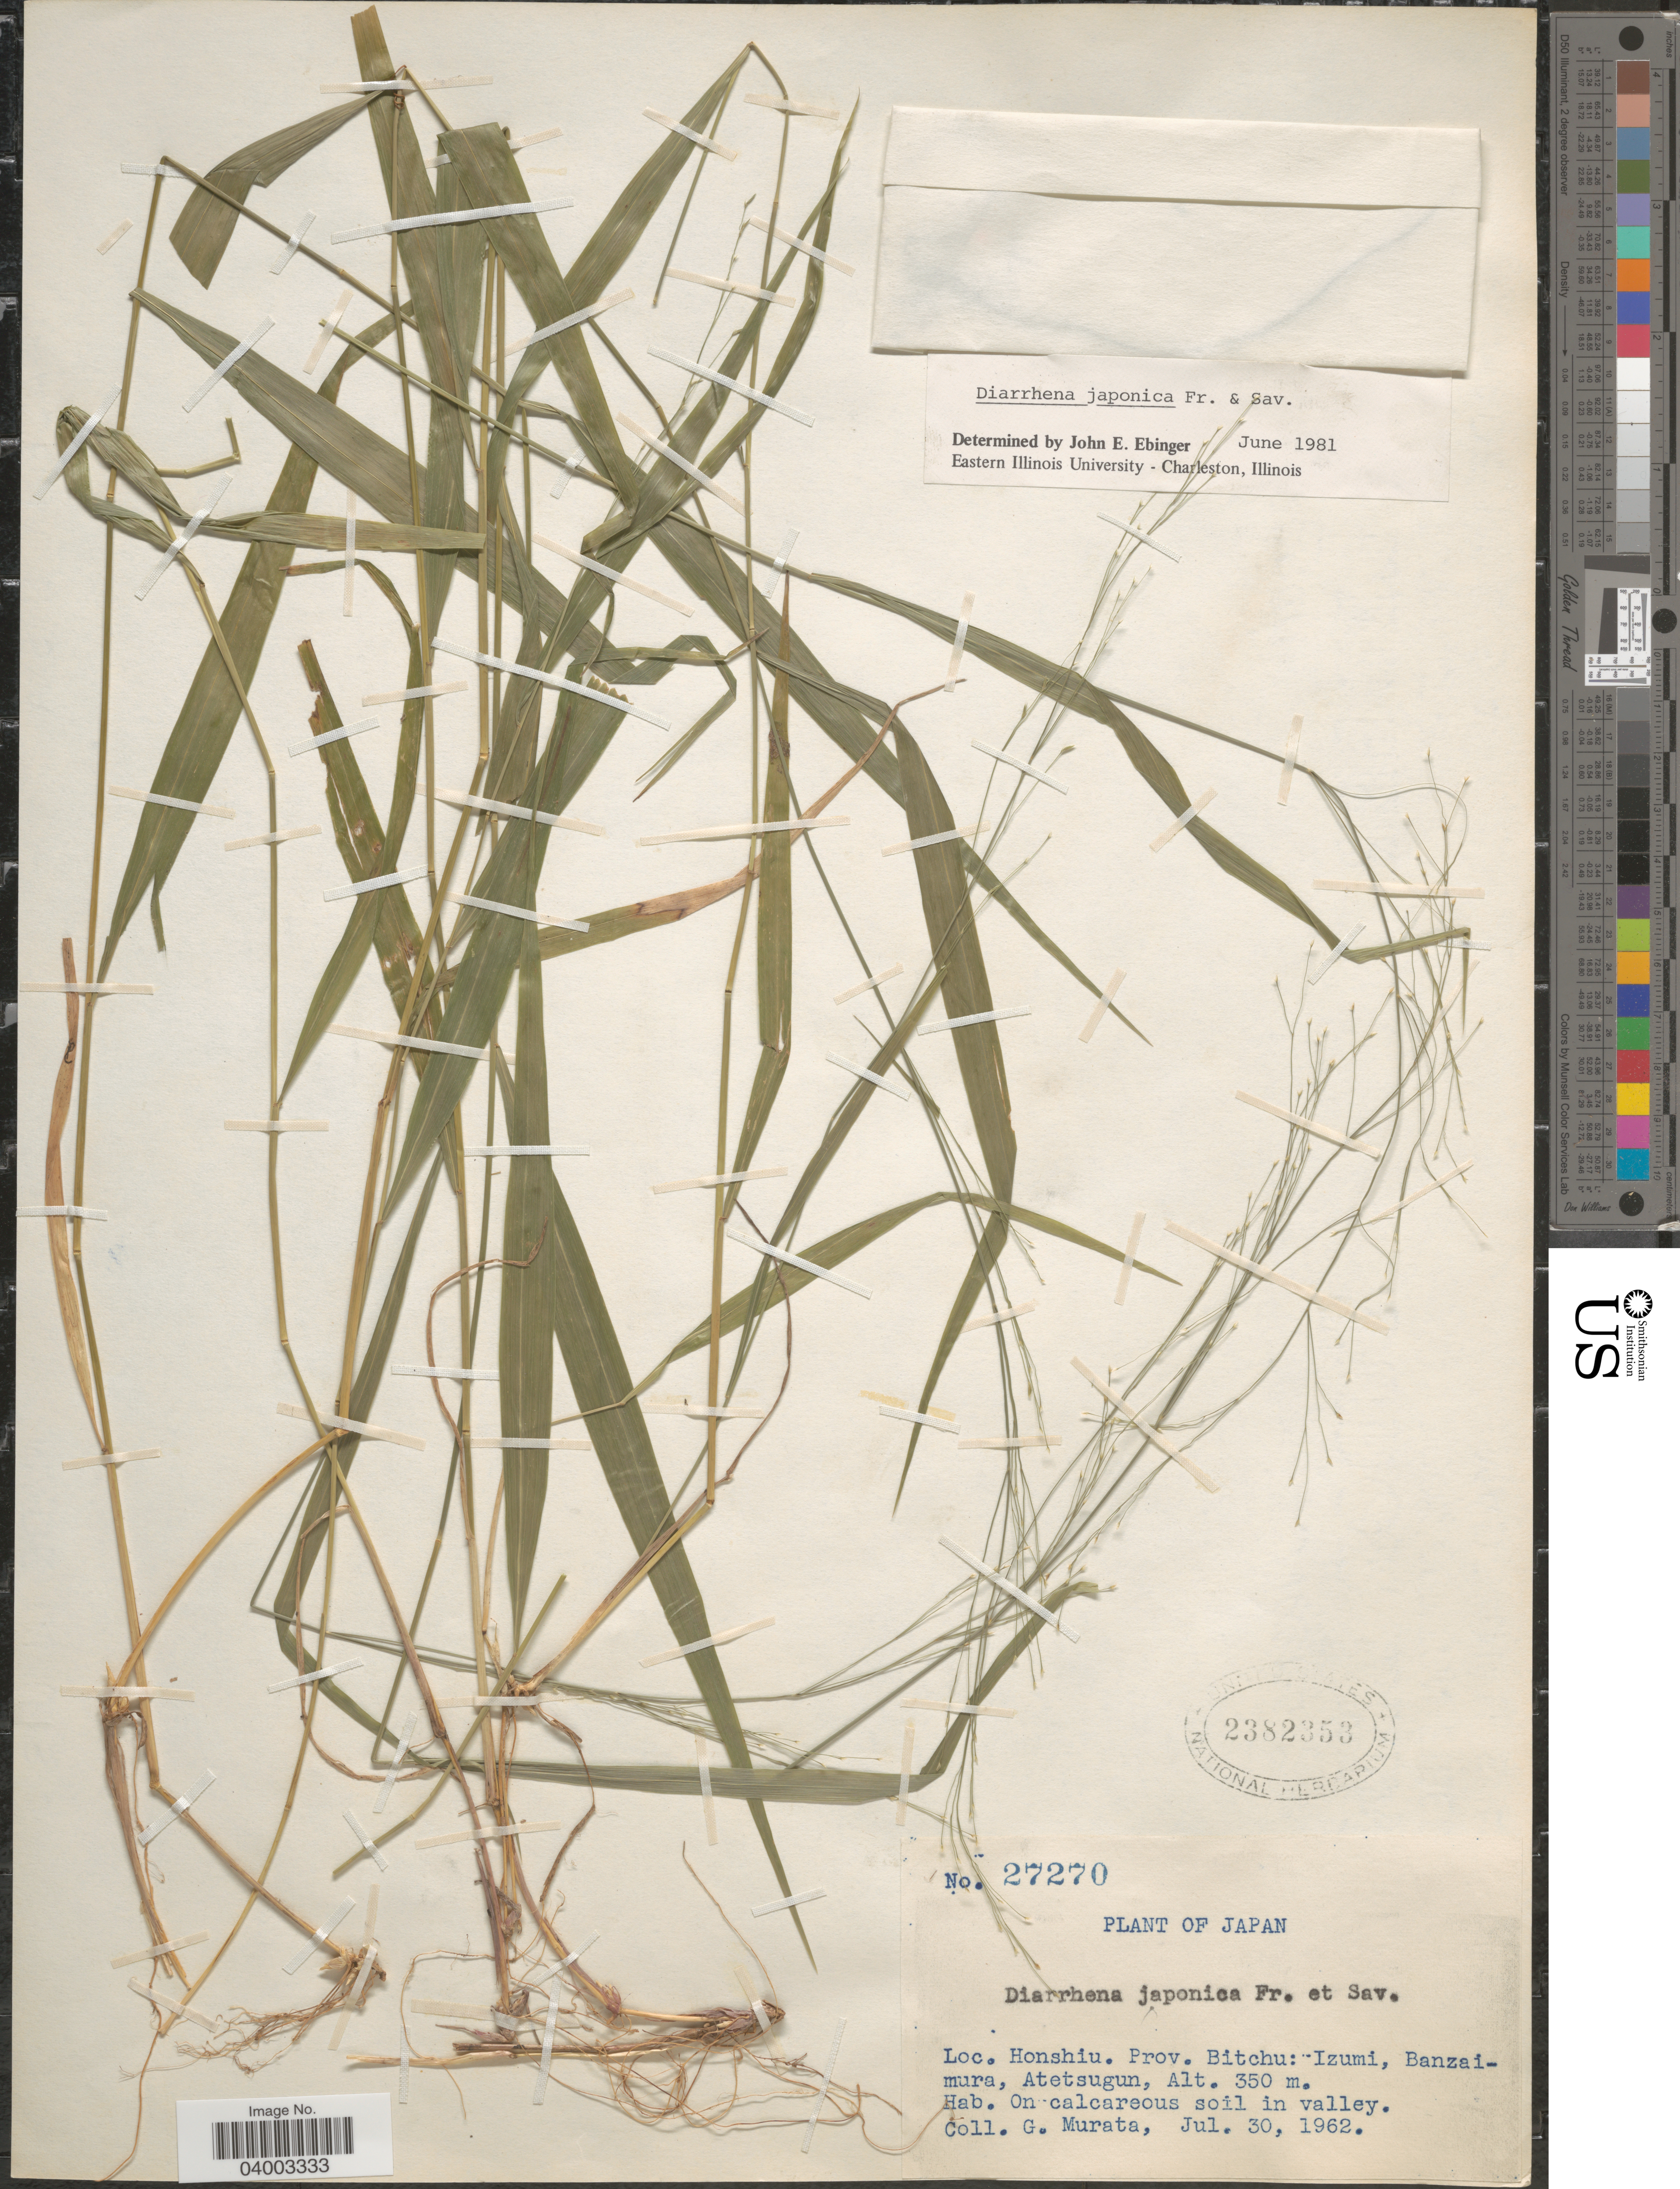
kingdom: Plantae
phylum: Tracheophyta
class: Liliopsida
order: Poales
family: Poaceae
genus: Diarrhena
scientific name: Diarrhena japonica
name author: Franch. & Sav.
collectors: G. Murata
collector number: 27270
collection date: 1962-07-30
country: Japan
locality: Honshiu, Prov. Bitchu: Izumi, Banzaimura, Atetsugun.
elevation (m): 350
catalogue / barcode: US 2382353